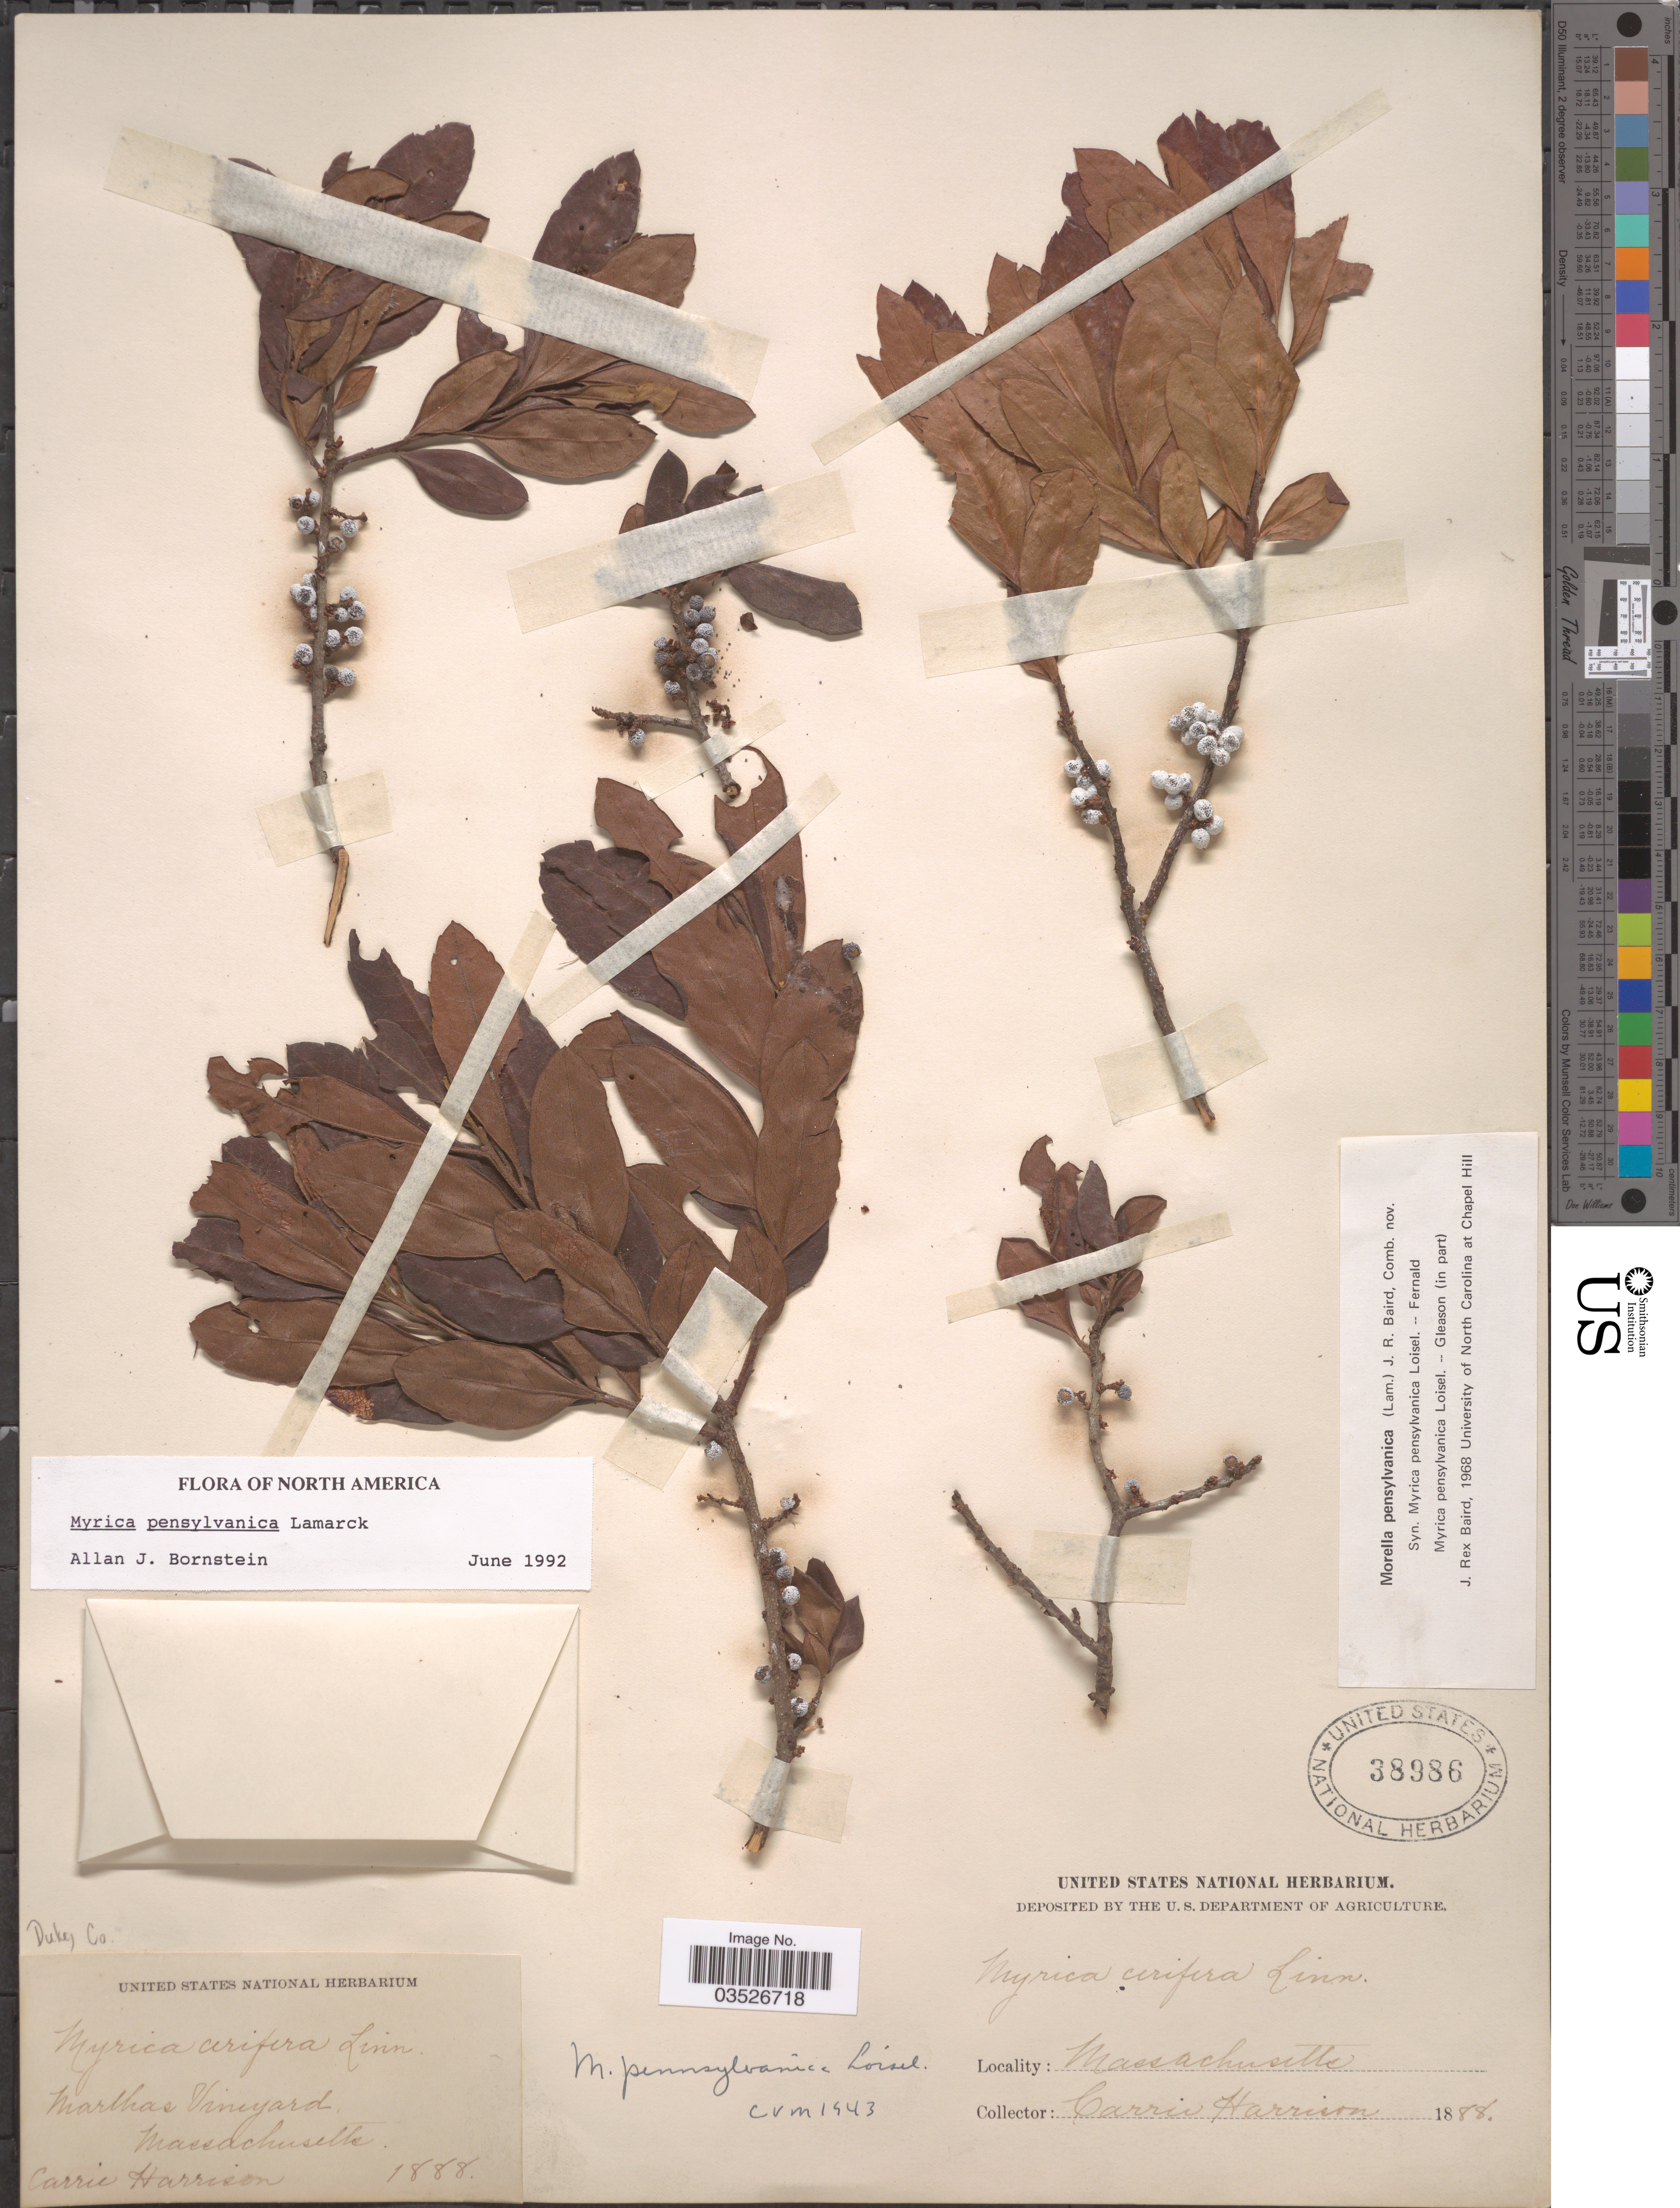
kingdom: Plantae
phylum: Tracheophyta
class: Magnoliopsida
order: Fagales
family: Myricaceae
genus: Morella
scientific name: Morella pensylvanica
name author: (Mirb.) Kartesz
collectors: C. Harrison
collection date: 1888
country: United States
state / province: Massachusetts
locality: Marthas Vineyard. Dukes Co.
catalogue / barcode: US 38986